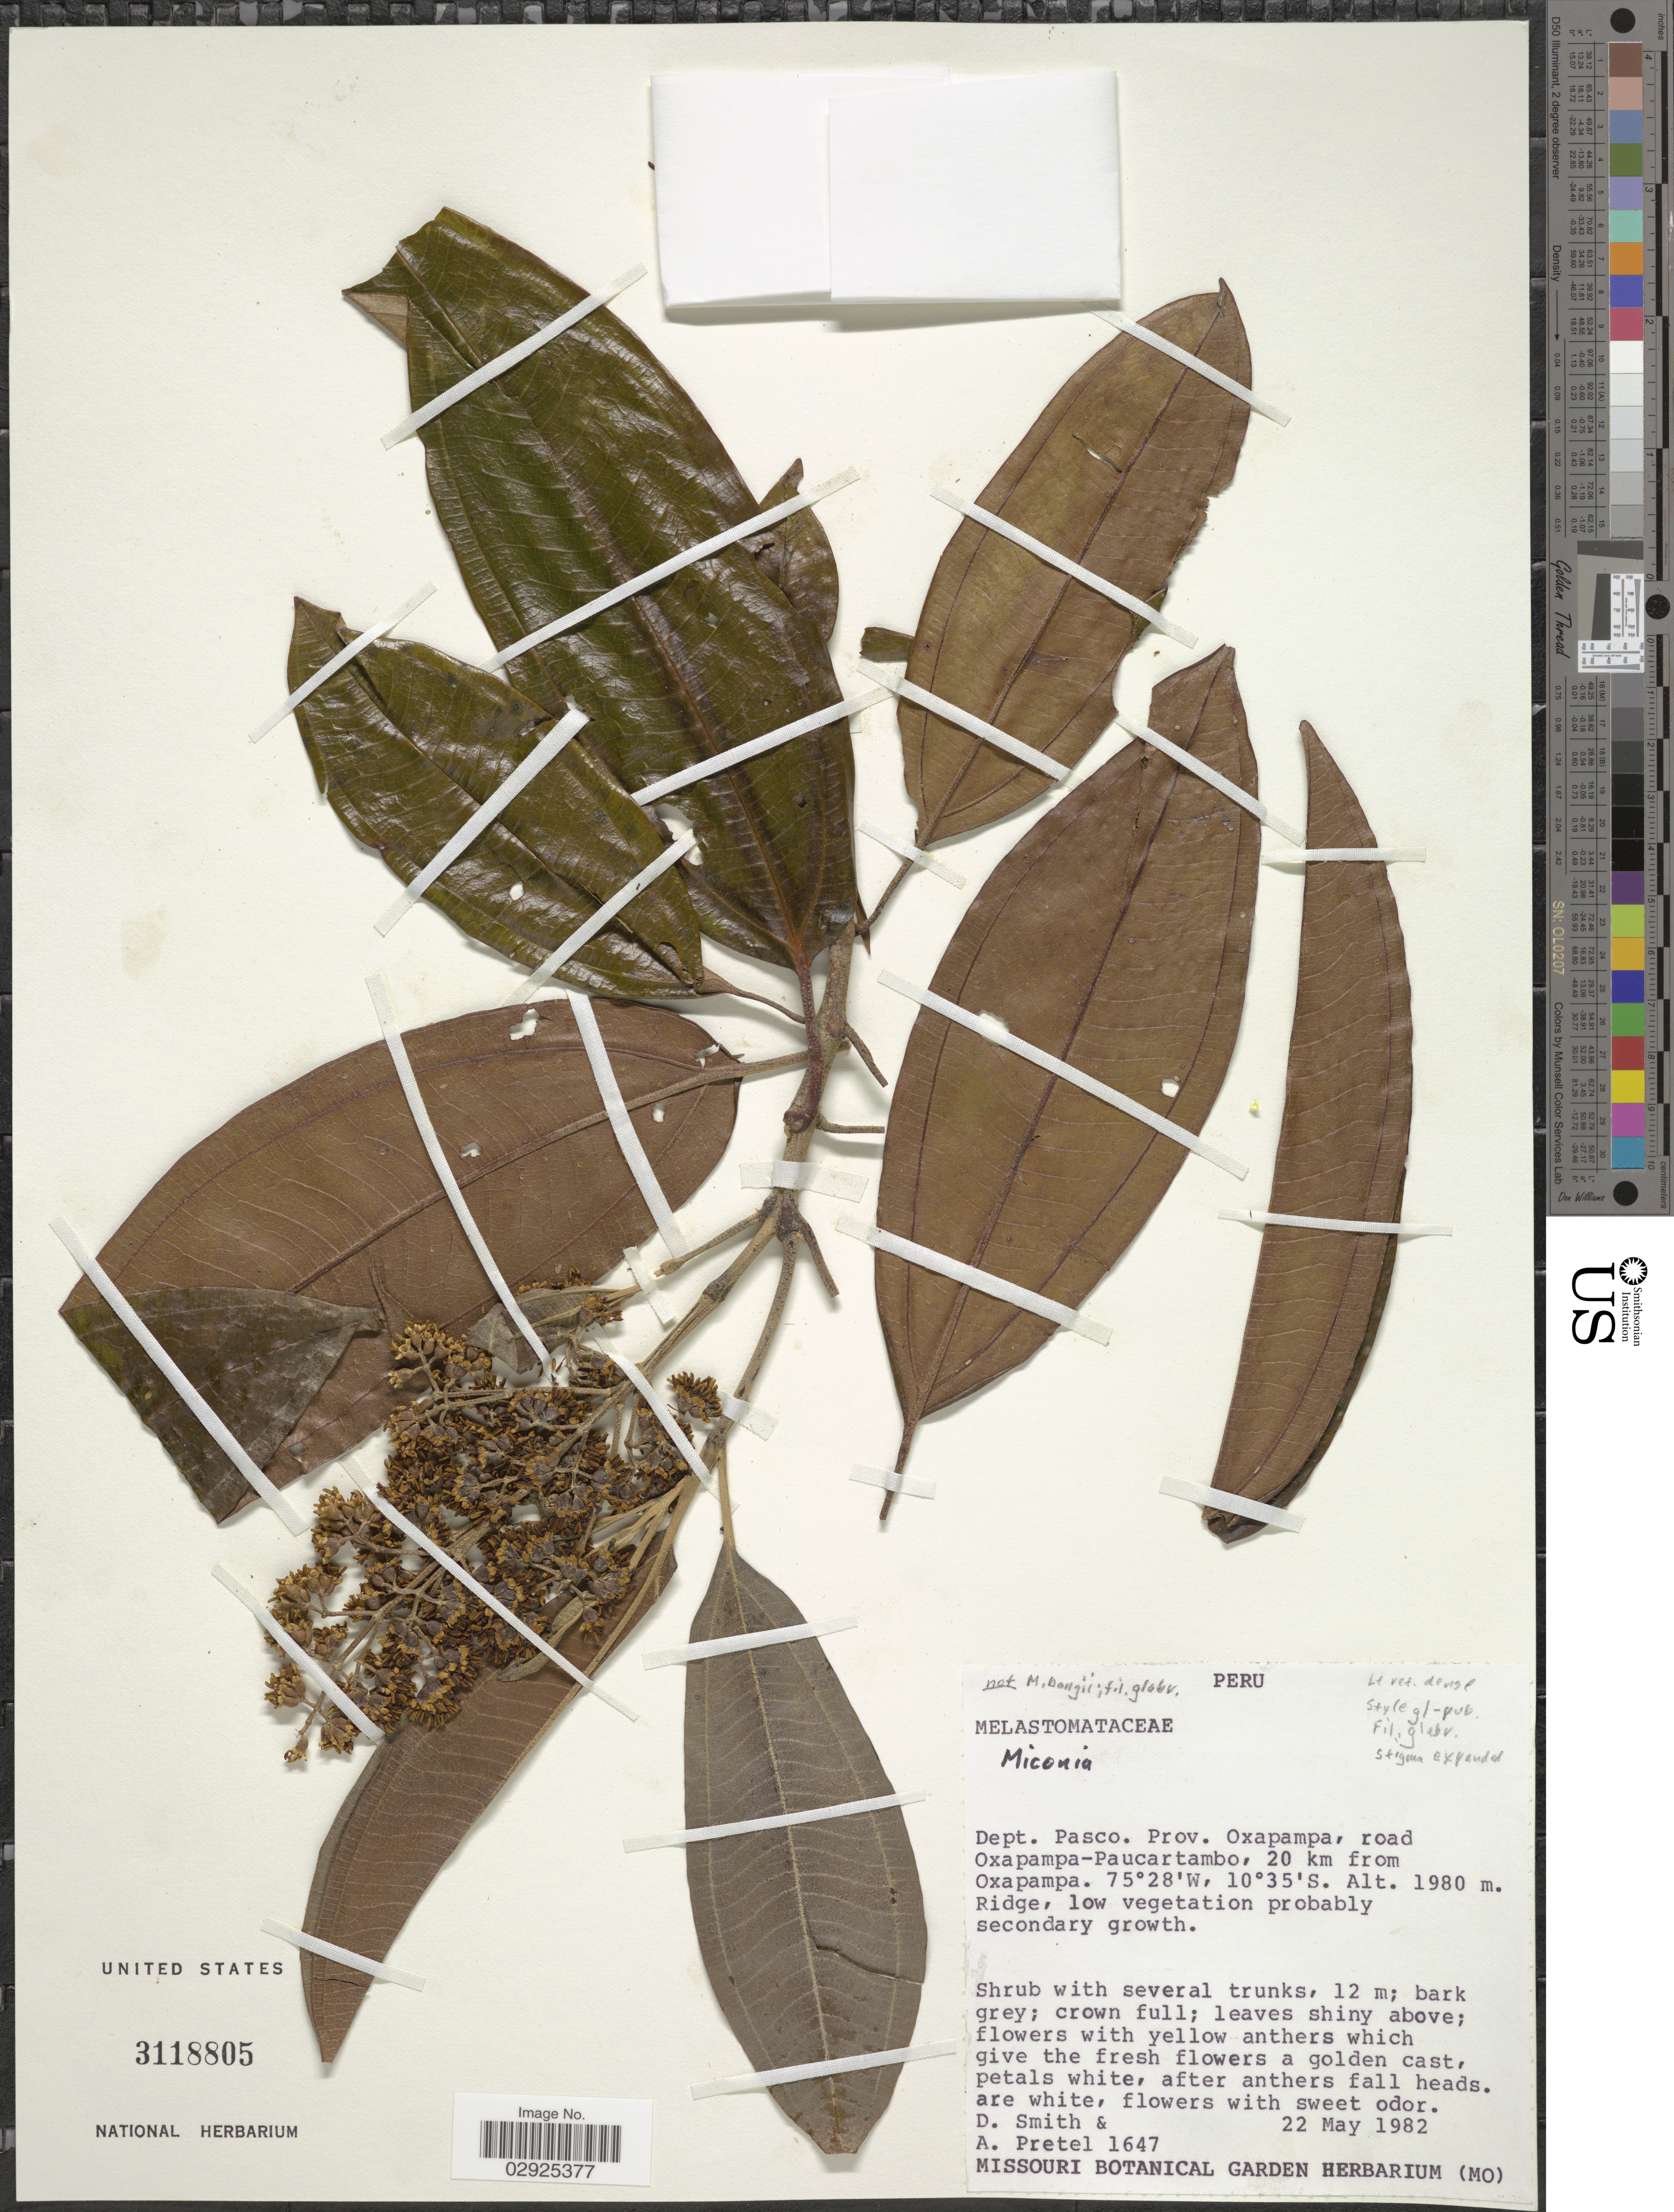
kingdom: Plantae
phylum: Tracheophyta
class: Magnoliopsida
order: Myrtales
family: Melastomataceae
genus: Miconia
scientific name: Miconia sp.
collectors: D. Smith & A. Pretel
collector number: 1647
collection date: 1982-05-22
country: Peru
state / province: Pasco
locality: Dept. Pasco, Prov. Oxapampa, road Oxapampa-Paucartambo, 20 km from Oxapampa.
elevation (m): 1980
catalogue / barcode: US 3118805